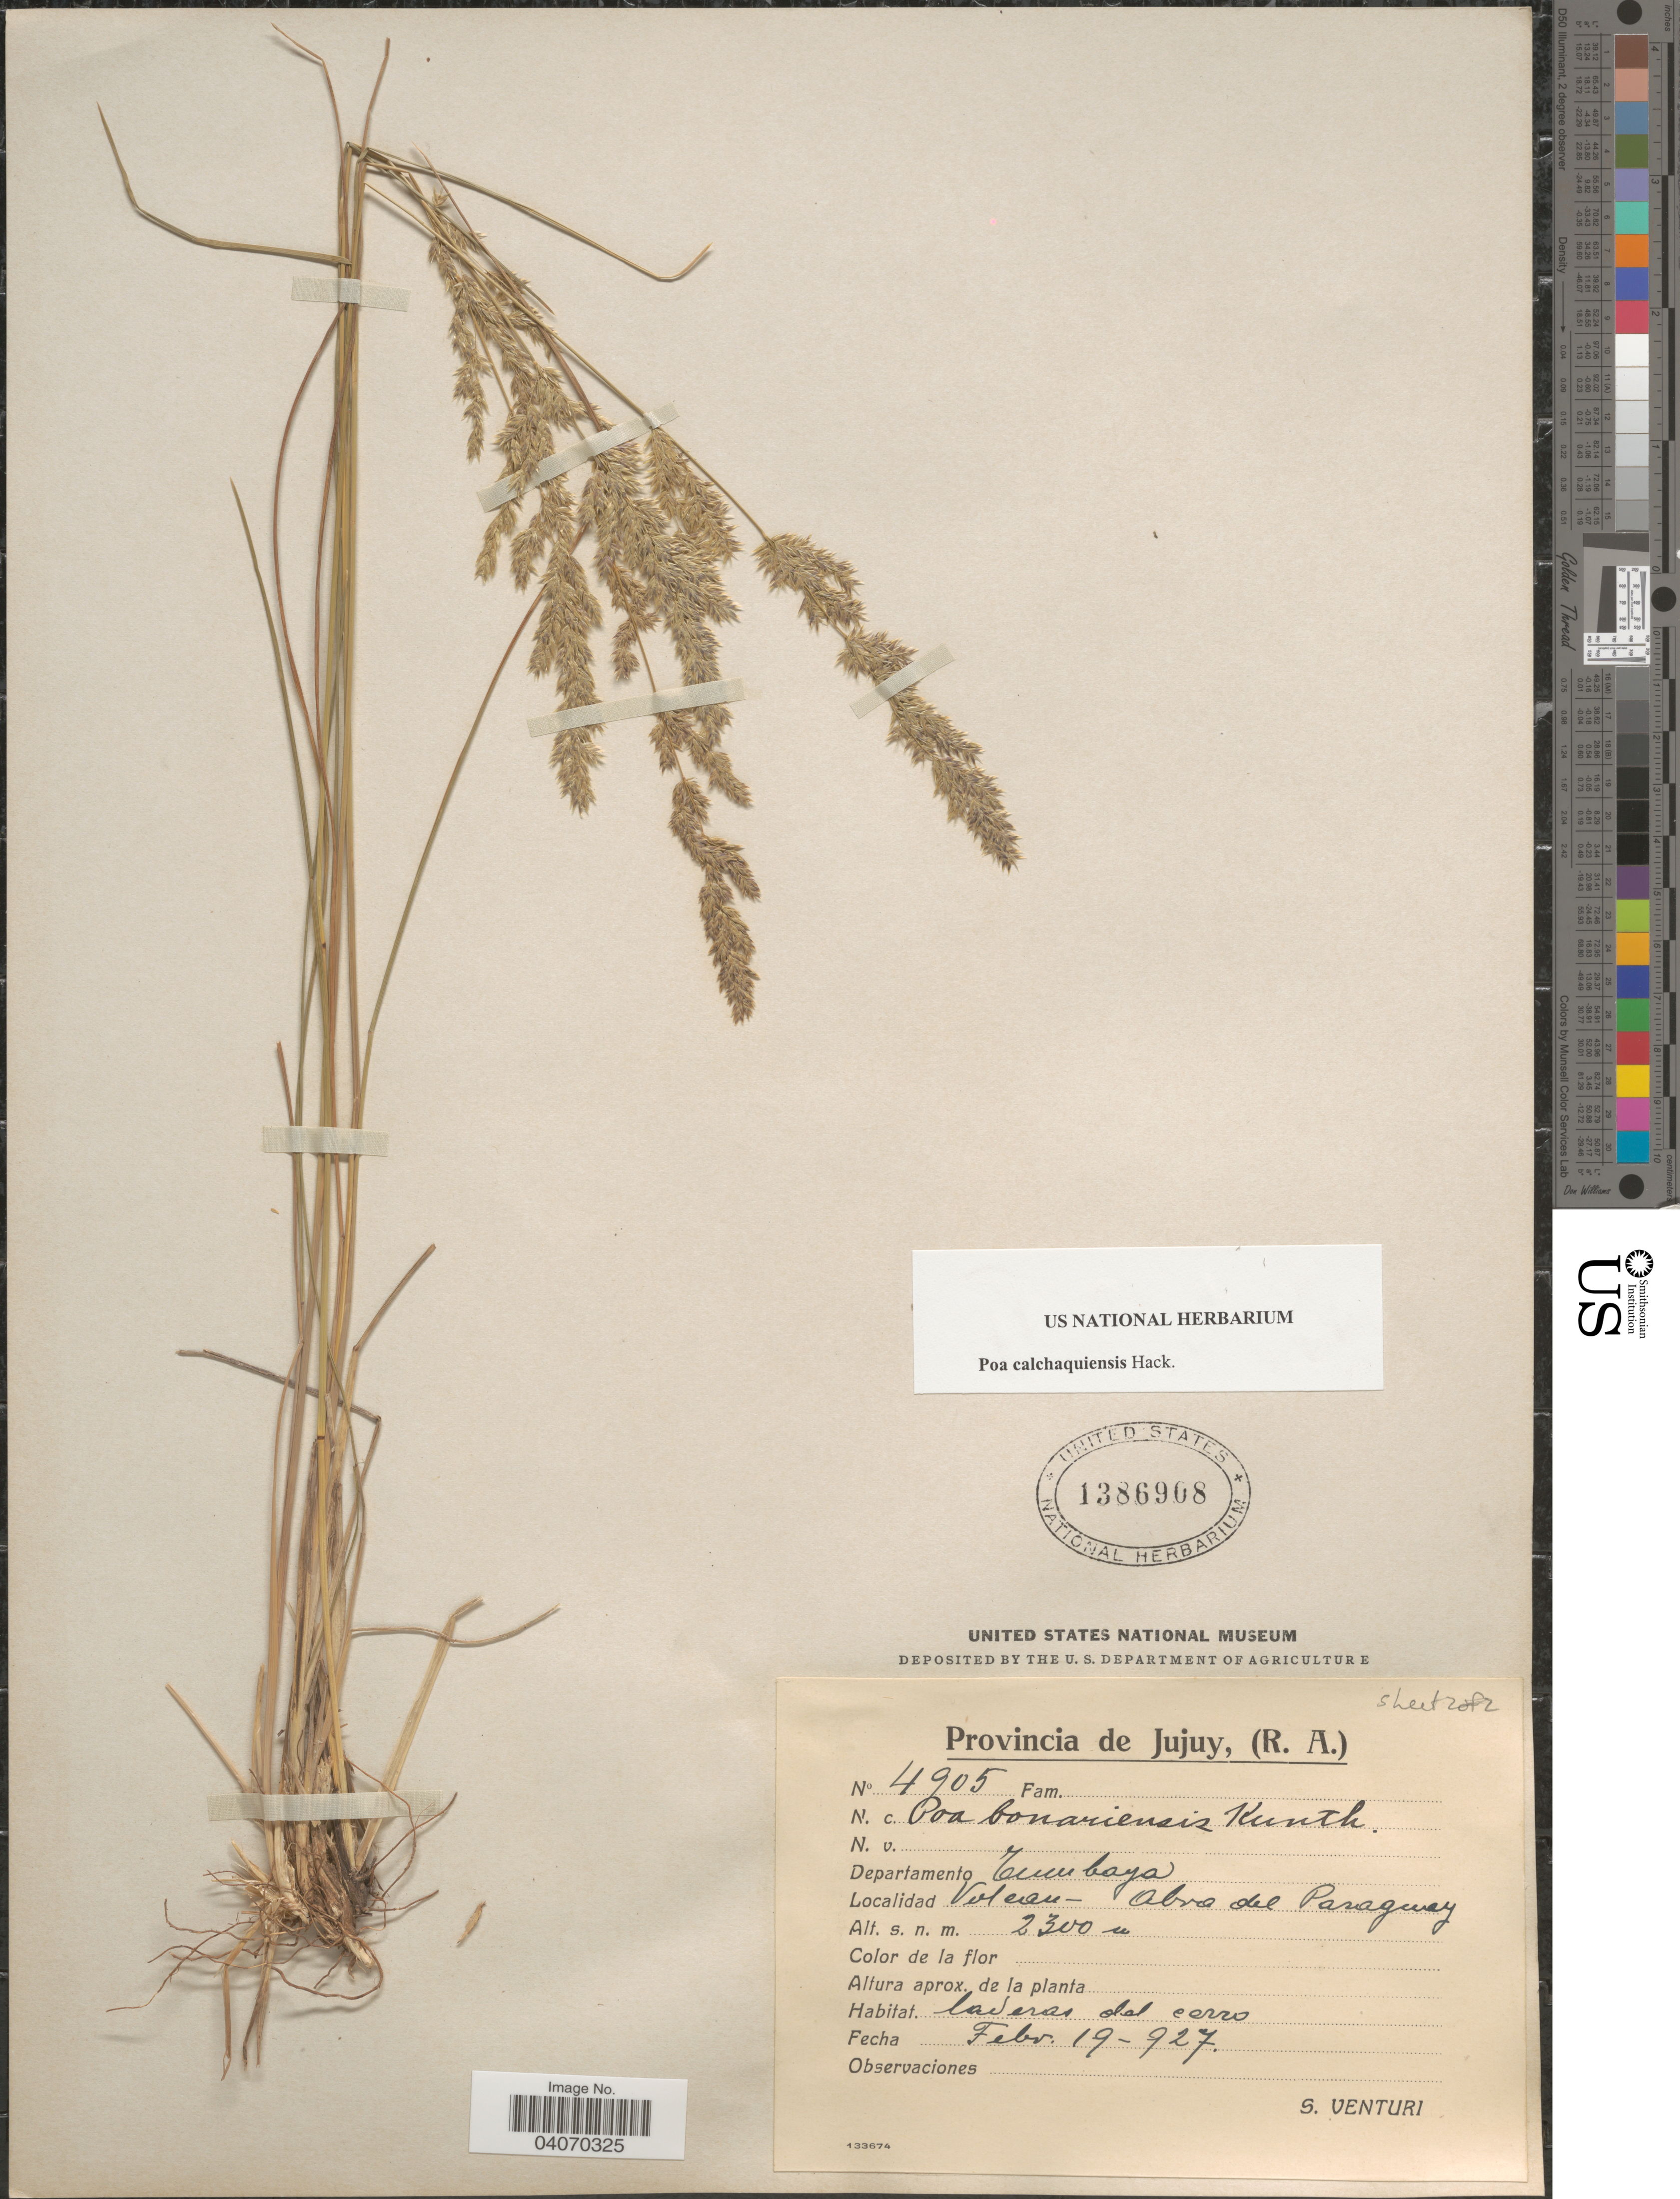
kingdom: Plantae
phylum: Tracheophyta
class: Liliopsida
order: Poales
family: Poaceae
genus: Poa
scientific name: Poa calchaquiensis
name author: Hack.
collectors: S. Venturi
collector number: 4905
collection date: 1927-02-19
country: Argentina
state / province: Jujuy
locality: Departamento Tumubaya. Volcan - Abra del Paraguay.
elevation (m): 2300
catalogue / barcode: US 1386908